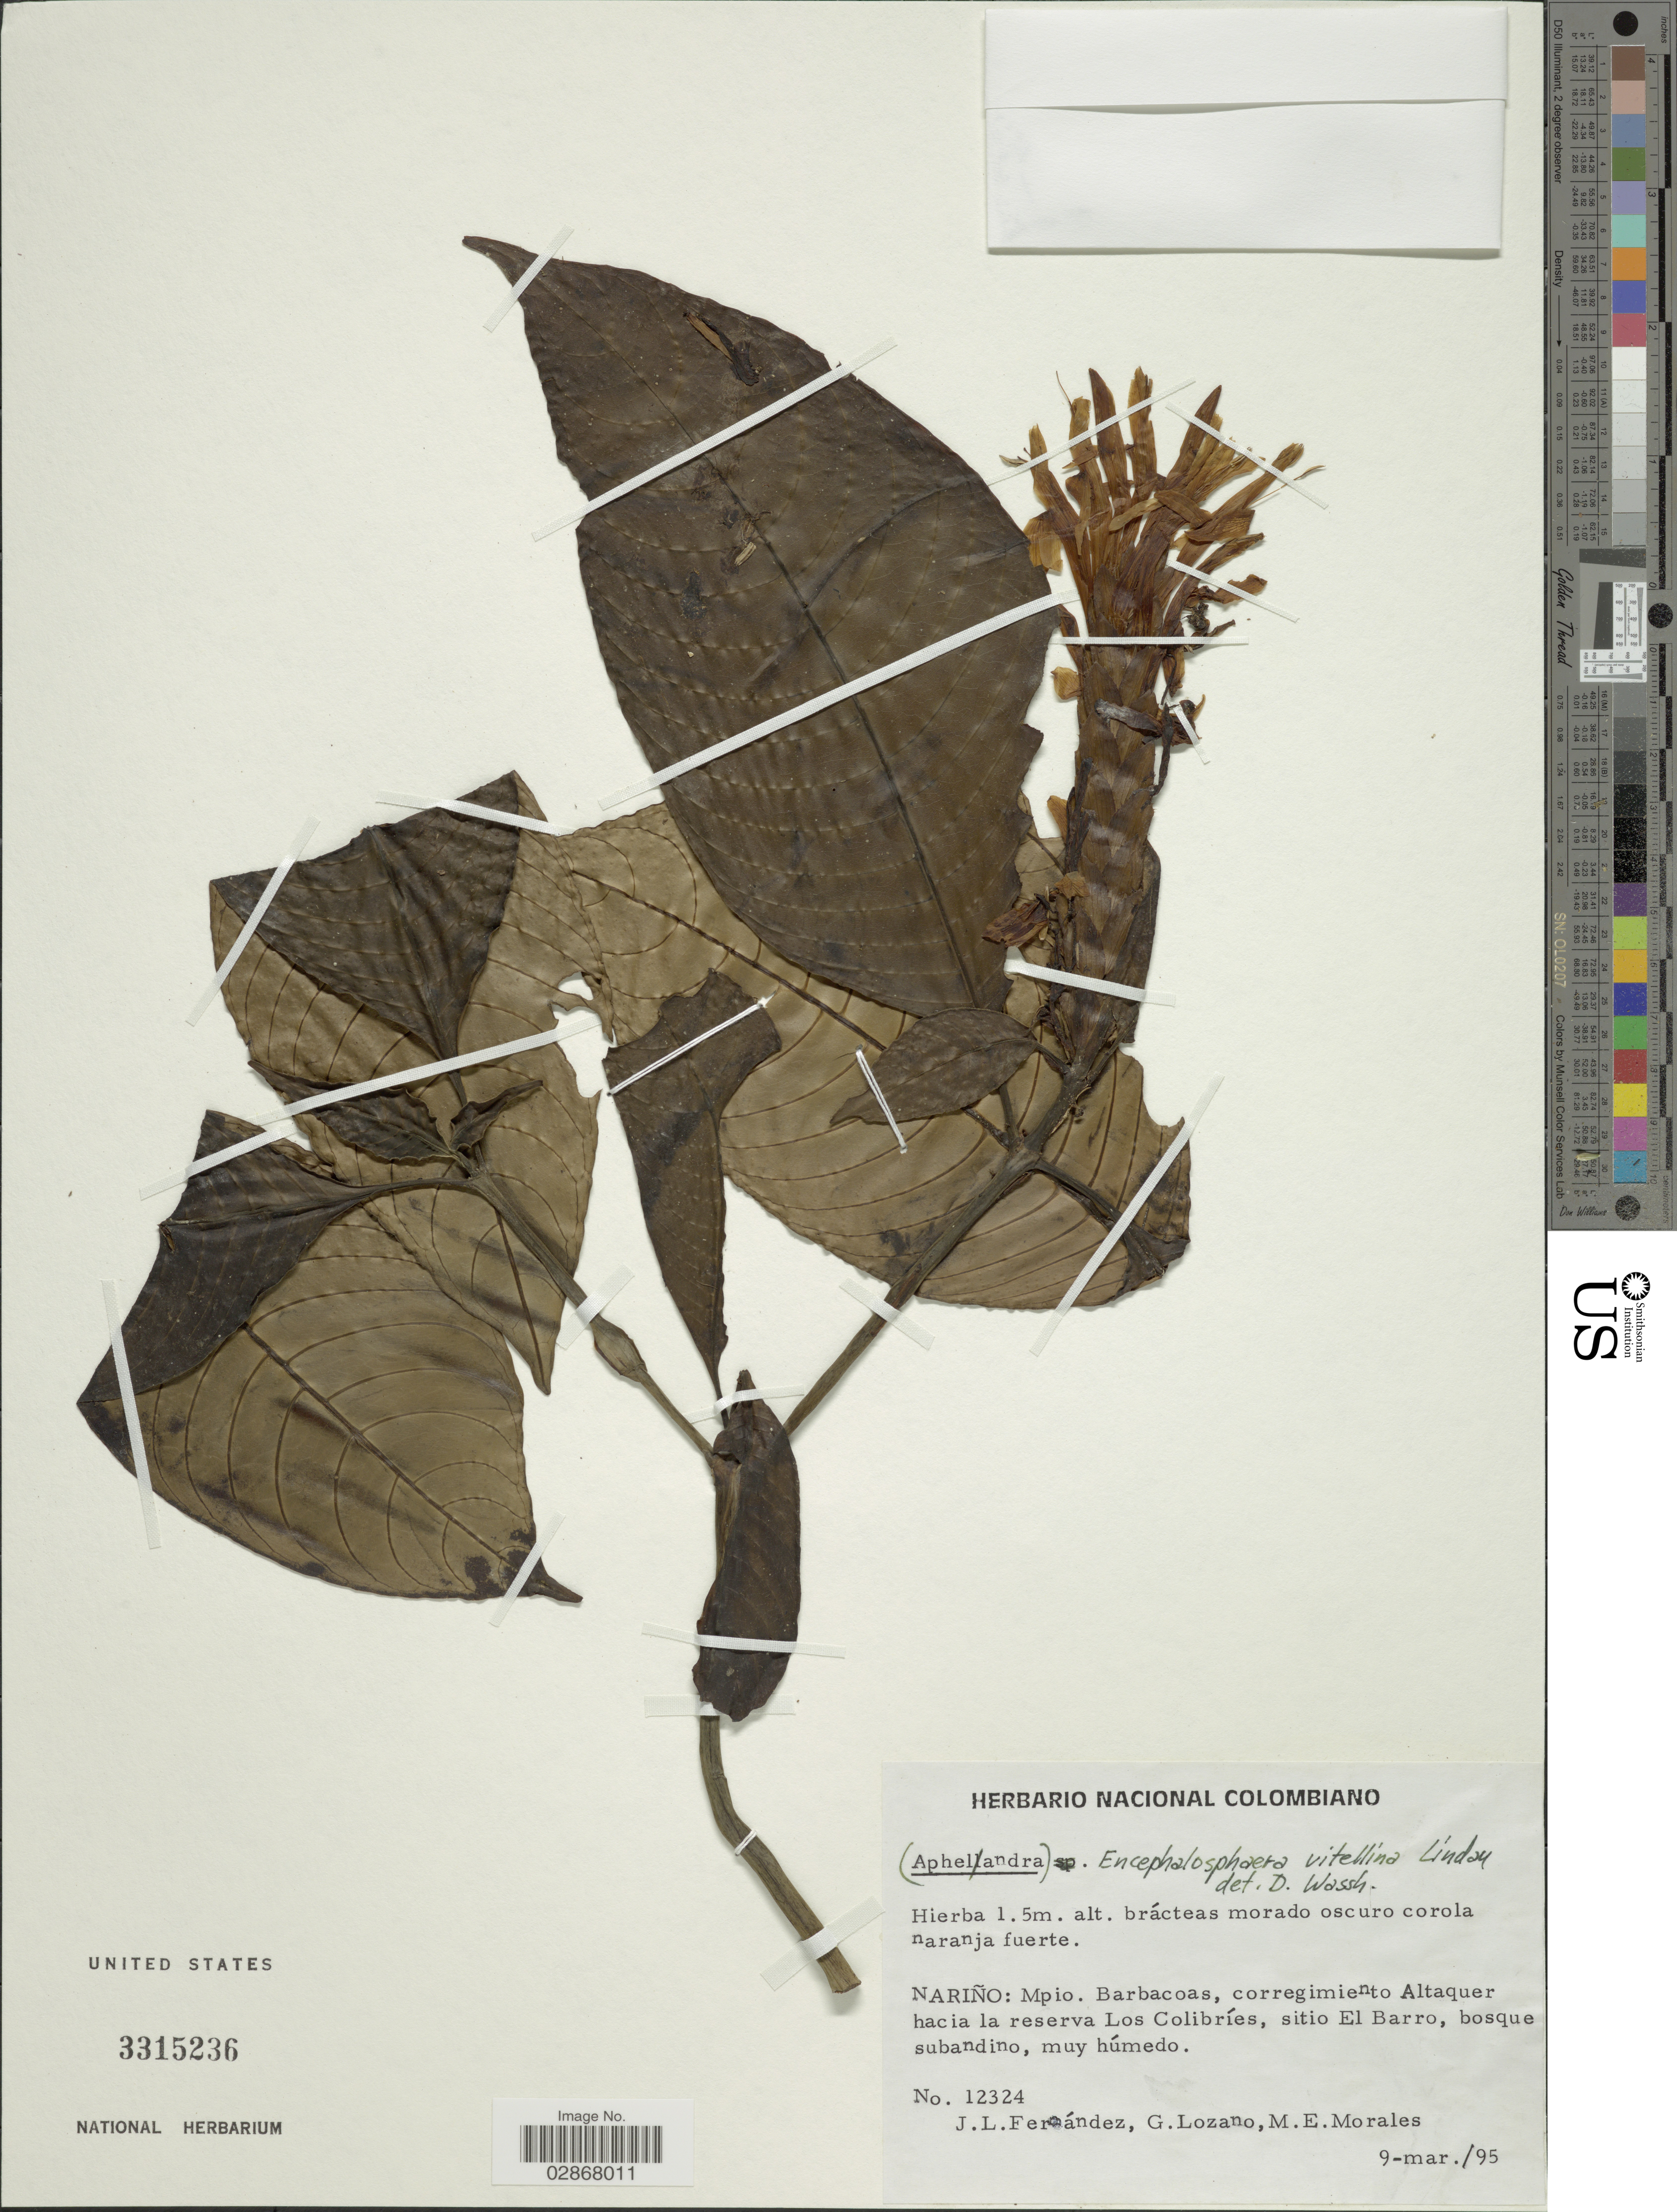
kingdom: Plantae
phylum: Tracheophyta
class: Magnoliopsida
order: Lamiales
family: Acanthaceae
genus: Encephalosphaera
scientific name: Encephalosphaera vitellina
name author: Lindau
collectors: J. Fernández, G. Lozano-Contreras & M. Morales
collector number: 12324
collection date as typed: Transcribed d/m/y: 9/3/95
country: Colombia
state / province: Nariño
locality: Mpio. Barbacoas, corregimiento Altaquer hacia la reserva Los Colibríes, sitio El Barro.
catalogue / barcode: US 3315236